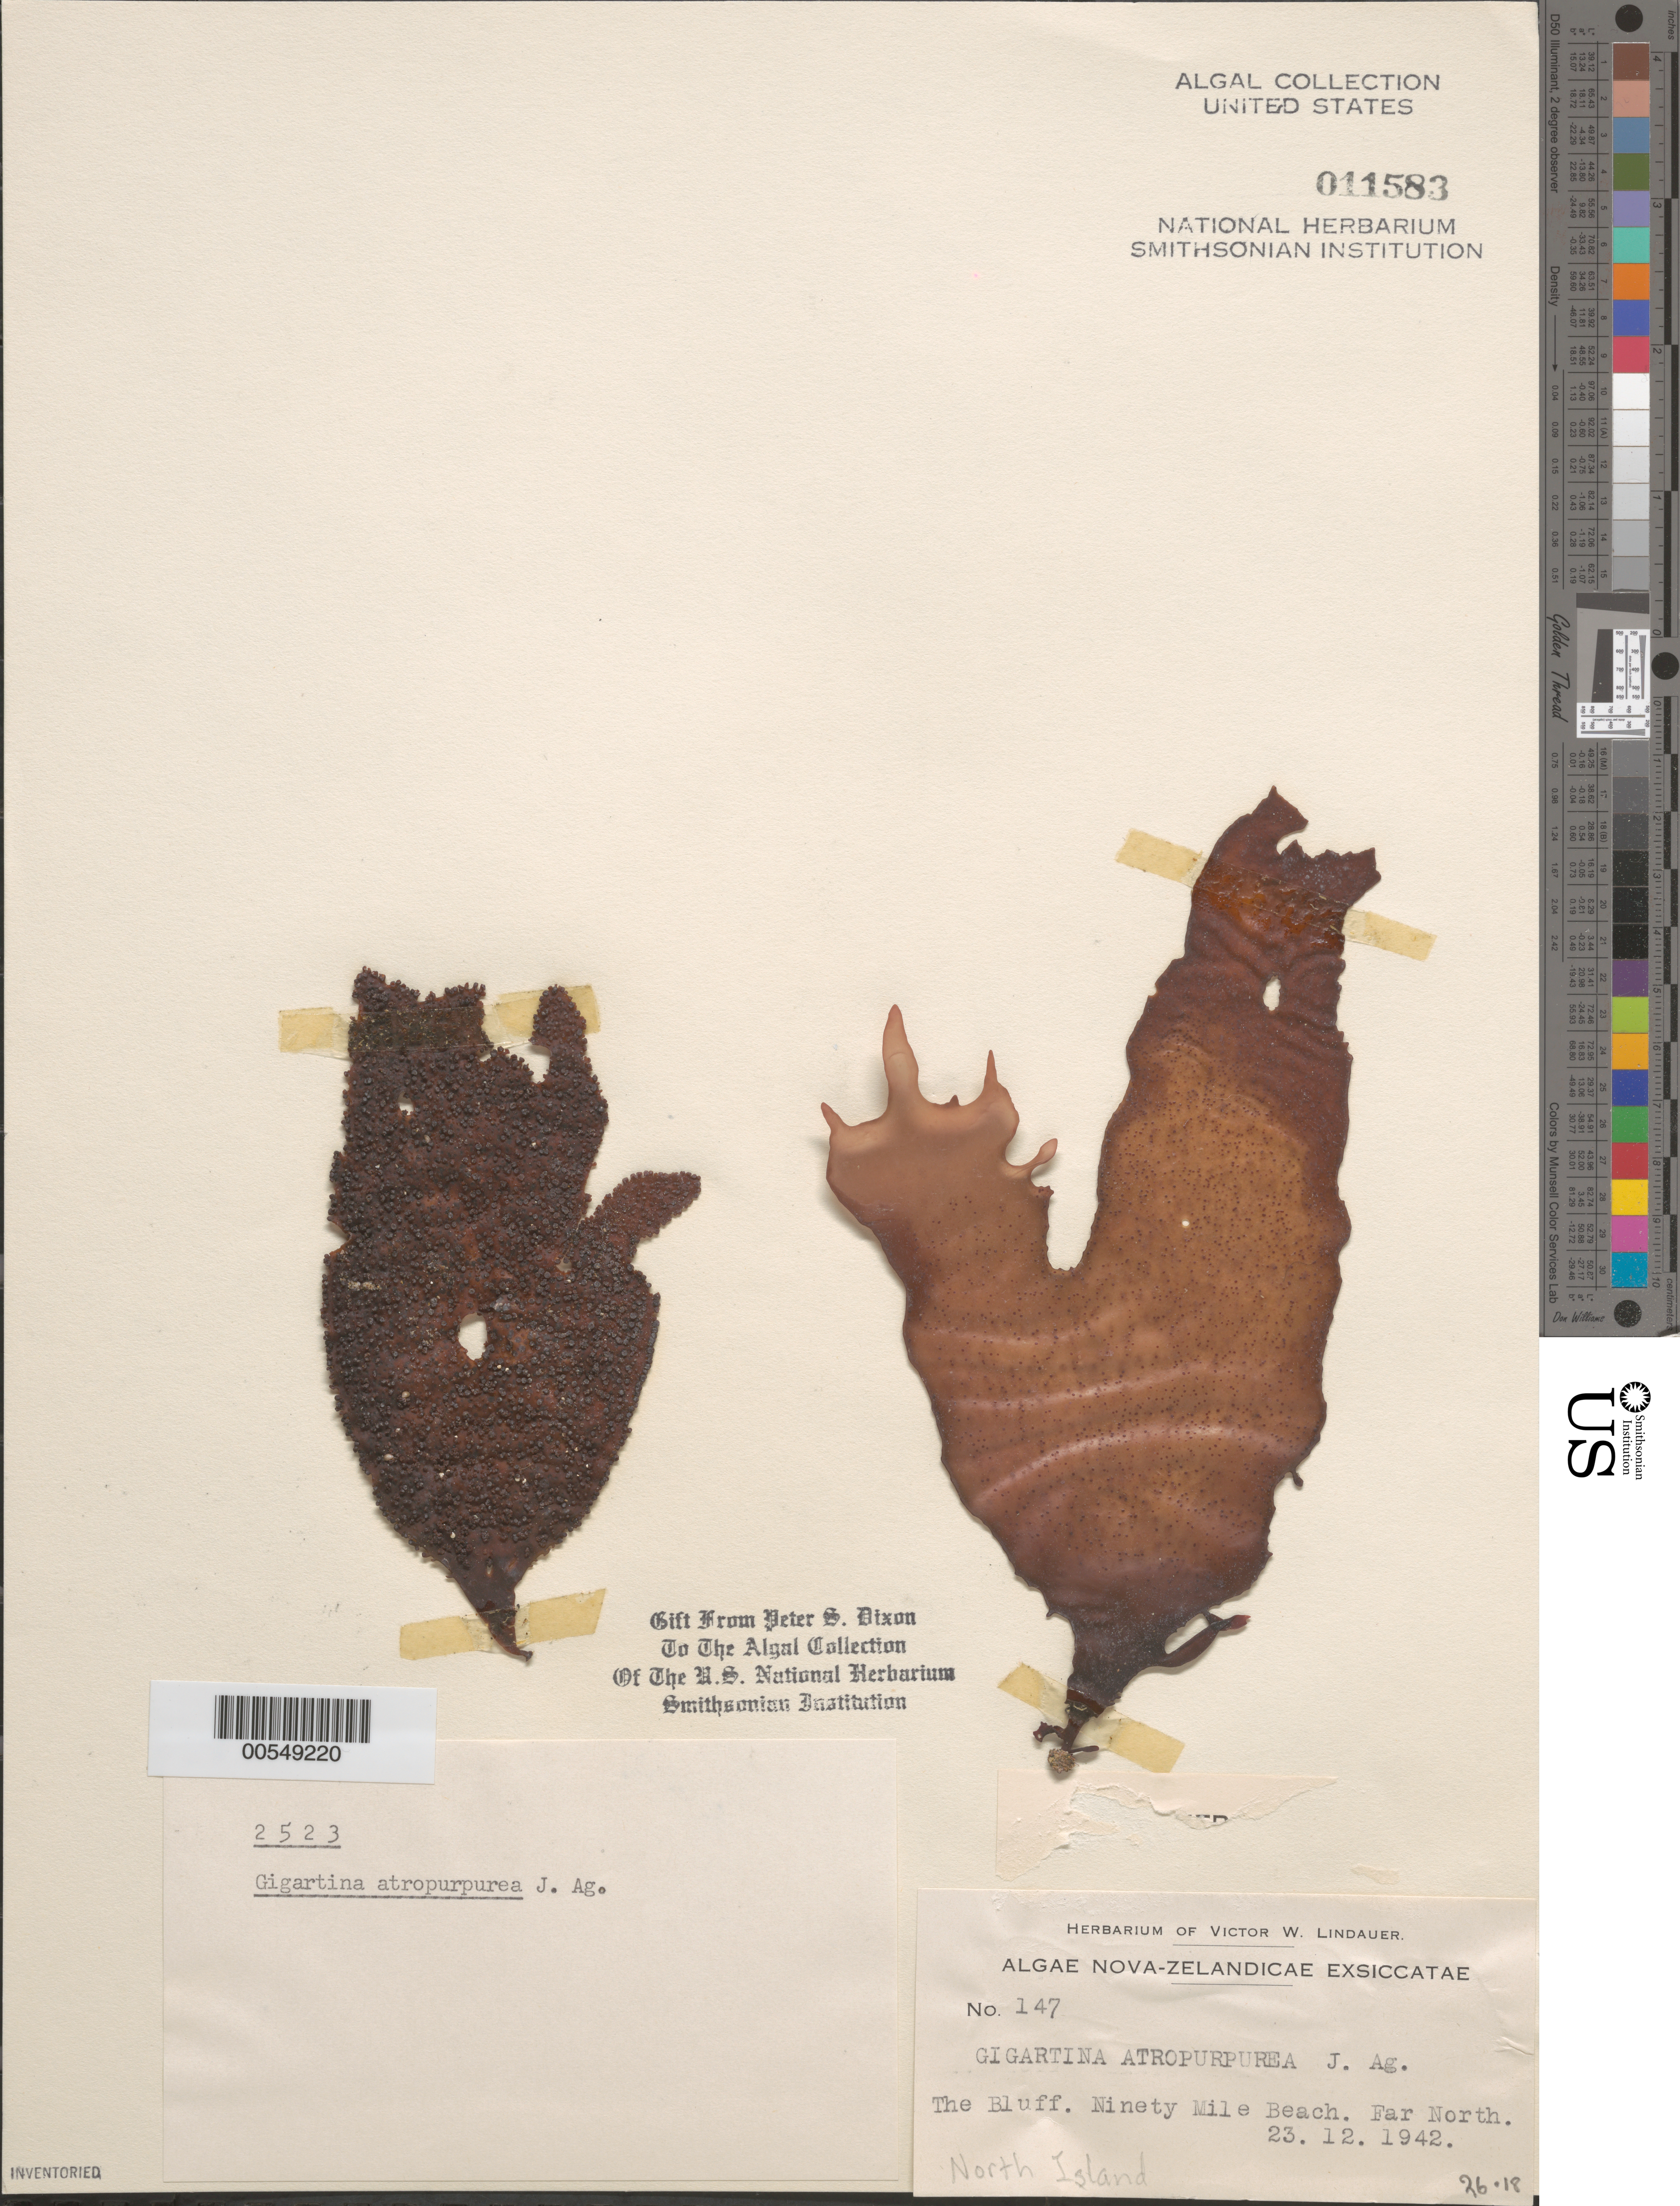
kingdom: Plantae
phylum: Rhodophyta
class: Florideophyceae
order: Gigartinales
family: Gigartinaceae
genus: Gigartina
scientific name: Gigartina atropurpurea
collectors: V. Lindauer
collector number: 147 & PSD 2523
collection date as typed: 23 Dec 1942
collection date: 1942-12-23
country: New Zealand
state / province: Northland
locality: The bluff, ninety mile beach, far north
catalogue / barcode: US 11583